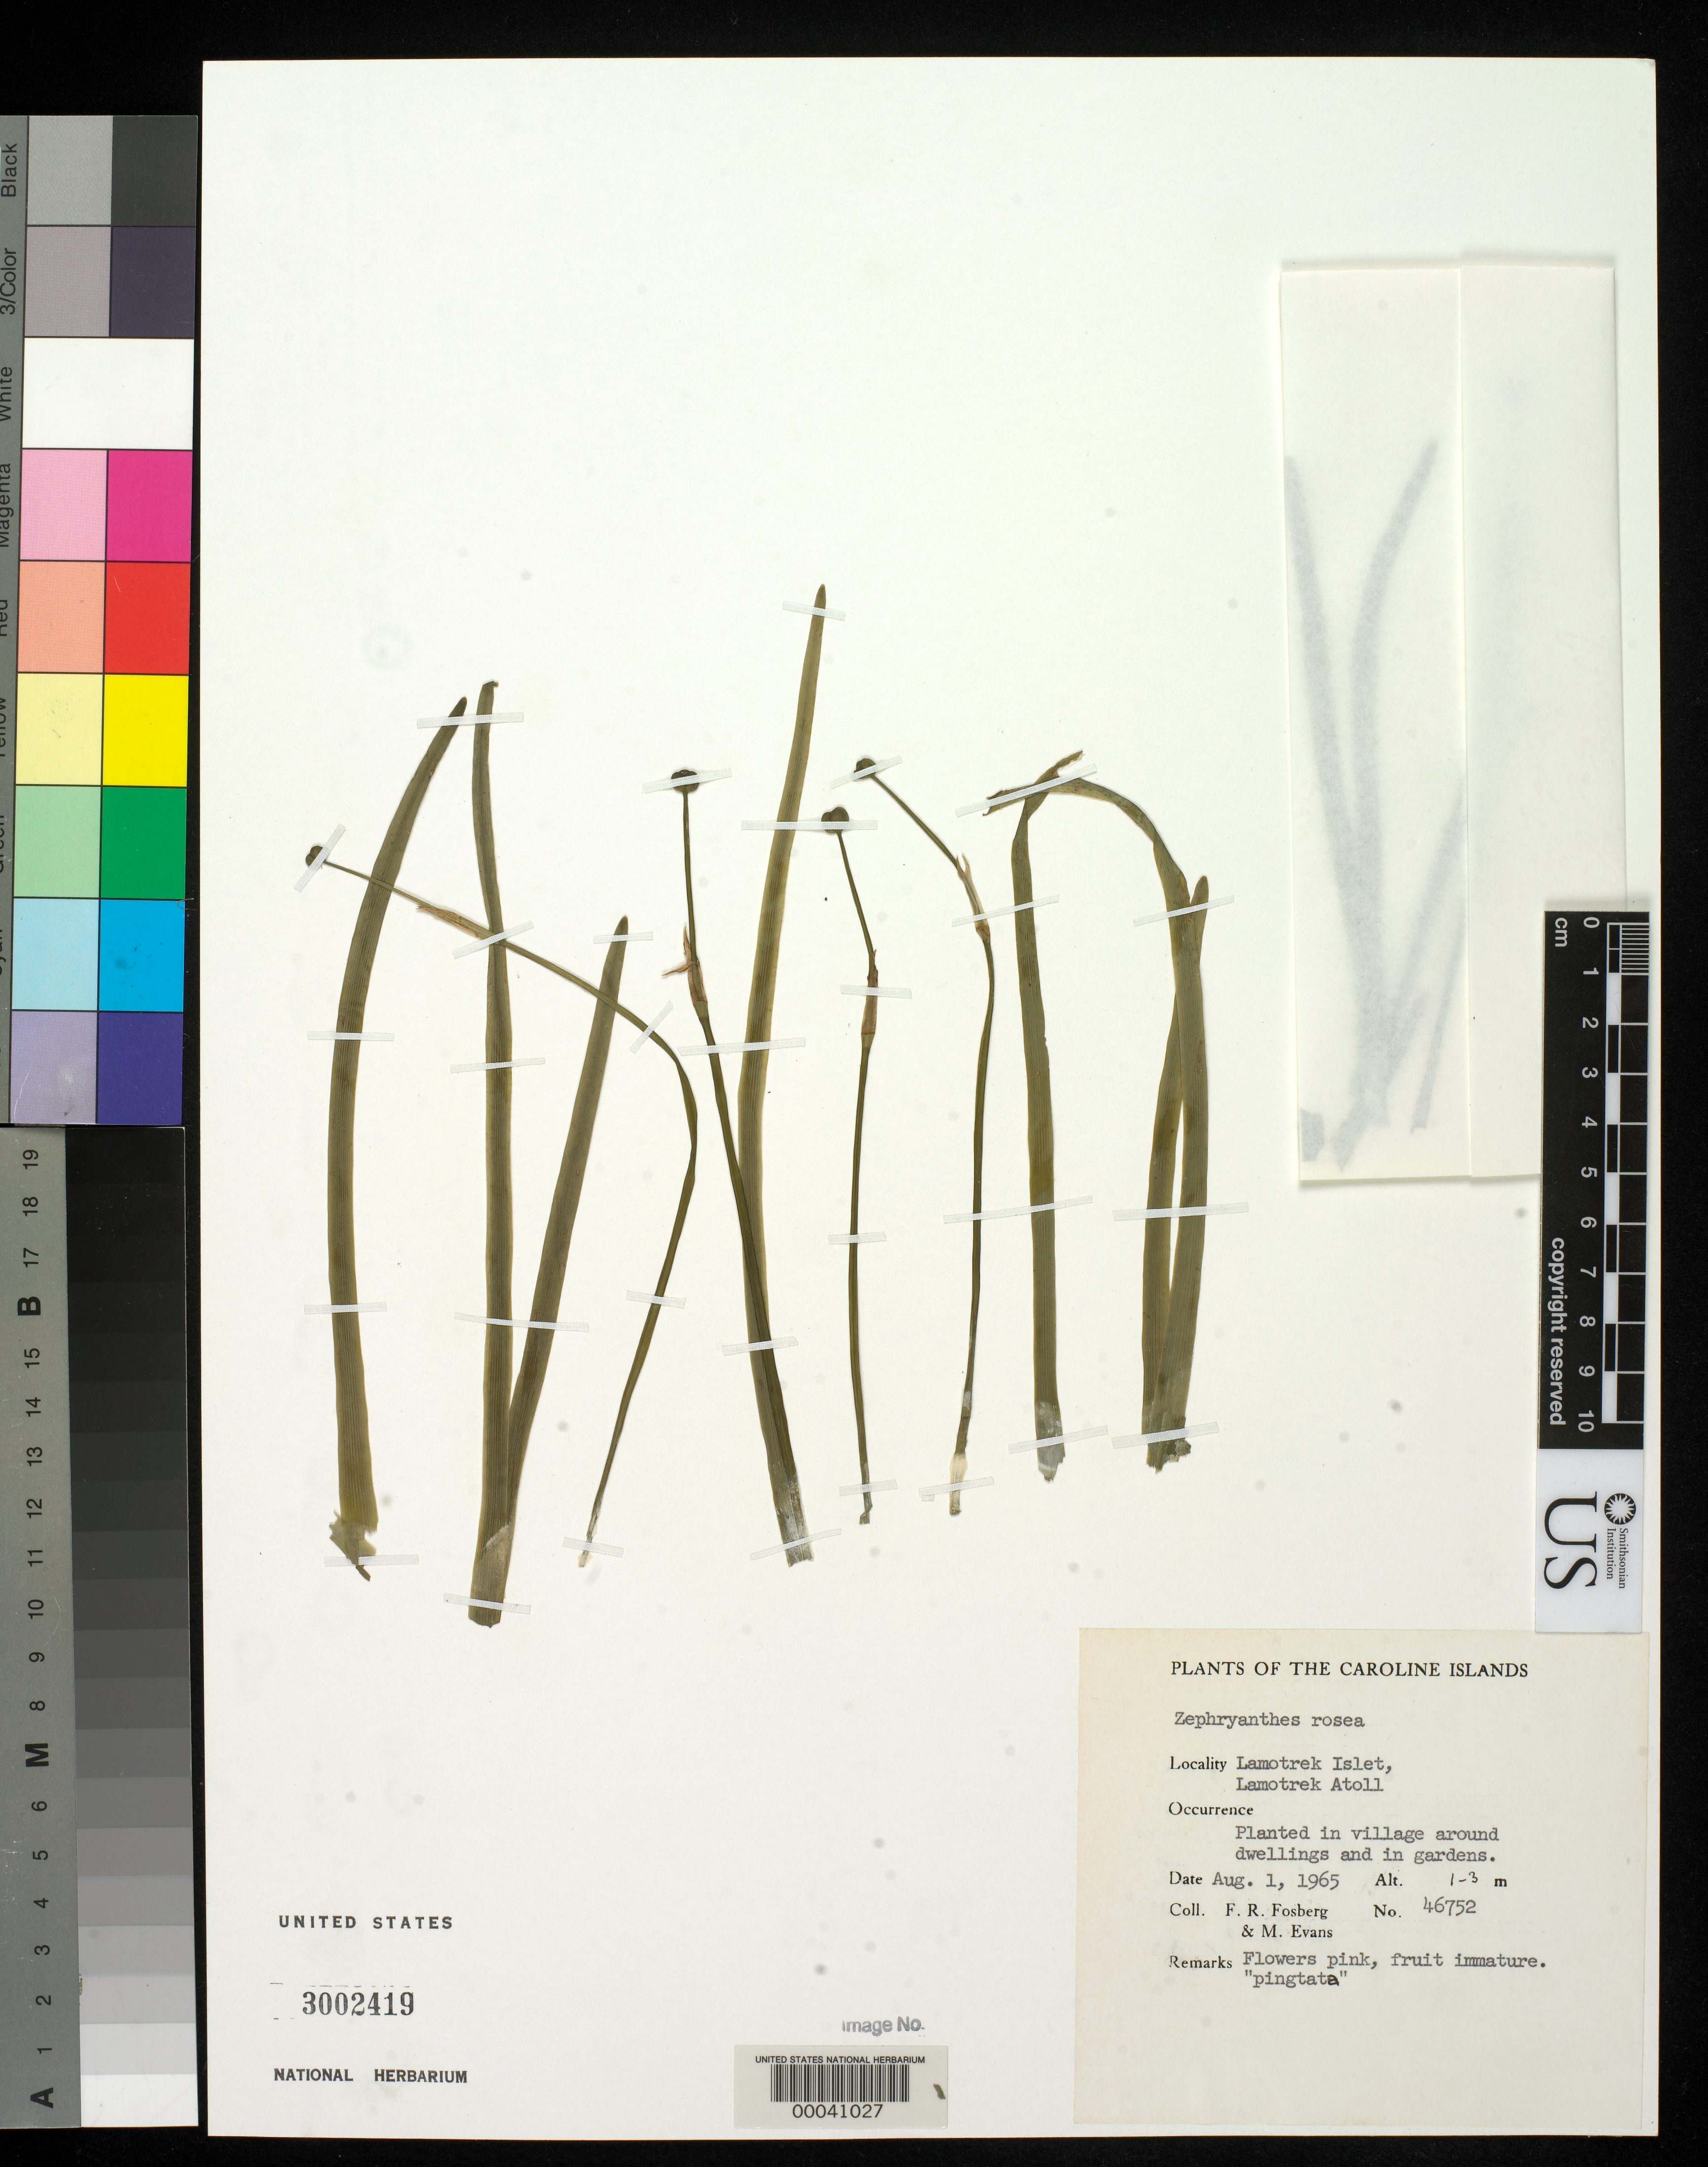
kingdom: Plantae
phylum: Tracheophyta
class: Liliopsida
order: Asparagales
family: Amaryllidaceae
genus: Zephyranthes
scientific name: Zephyranthes rosea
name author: Lindl.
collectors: F. R. Fosberg & M. Evans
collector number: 46752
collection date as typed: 01 Aug 1965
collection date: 1965-08-01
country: Micronesia, Federated States of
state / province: Yap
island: Lamotrek Atoll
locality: Lamotrek islet, in village around dwellings and in gardens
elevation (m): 1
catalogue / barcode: US 3002419